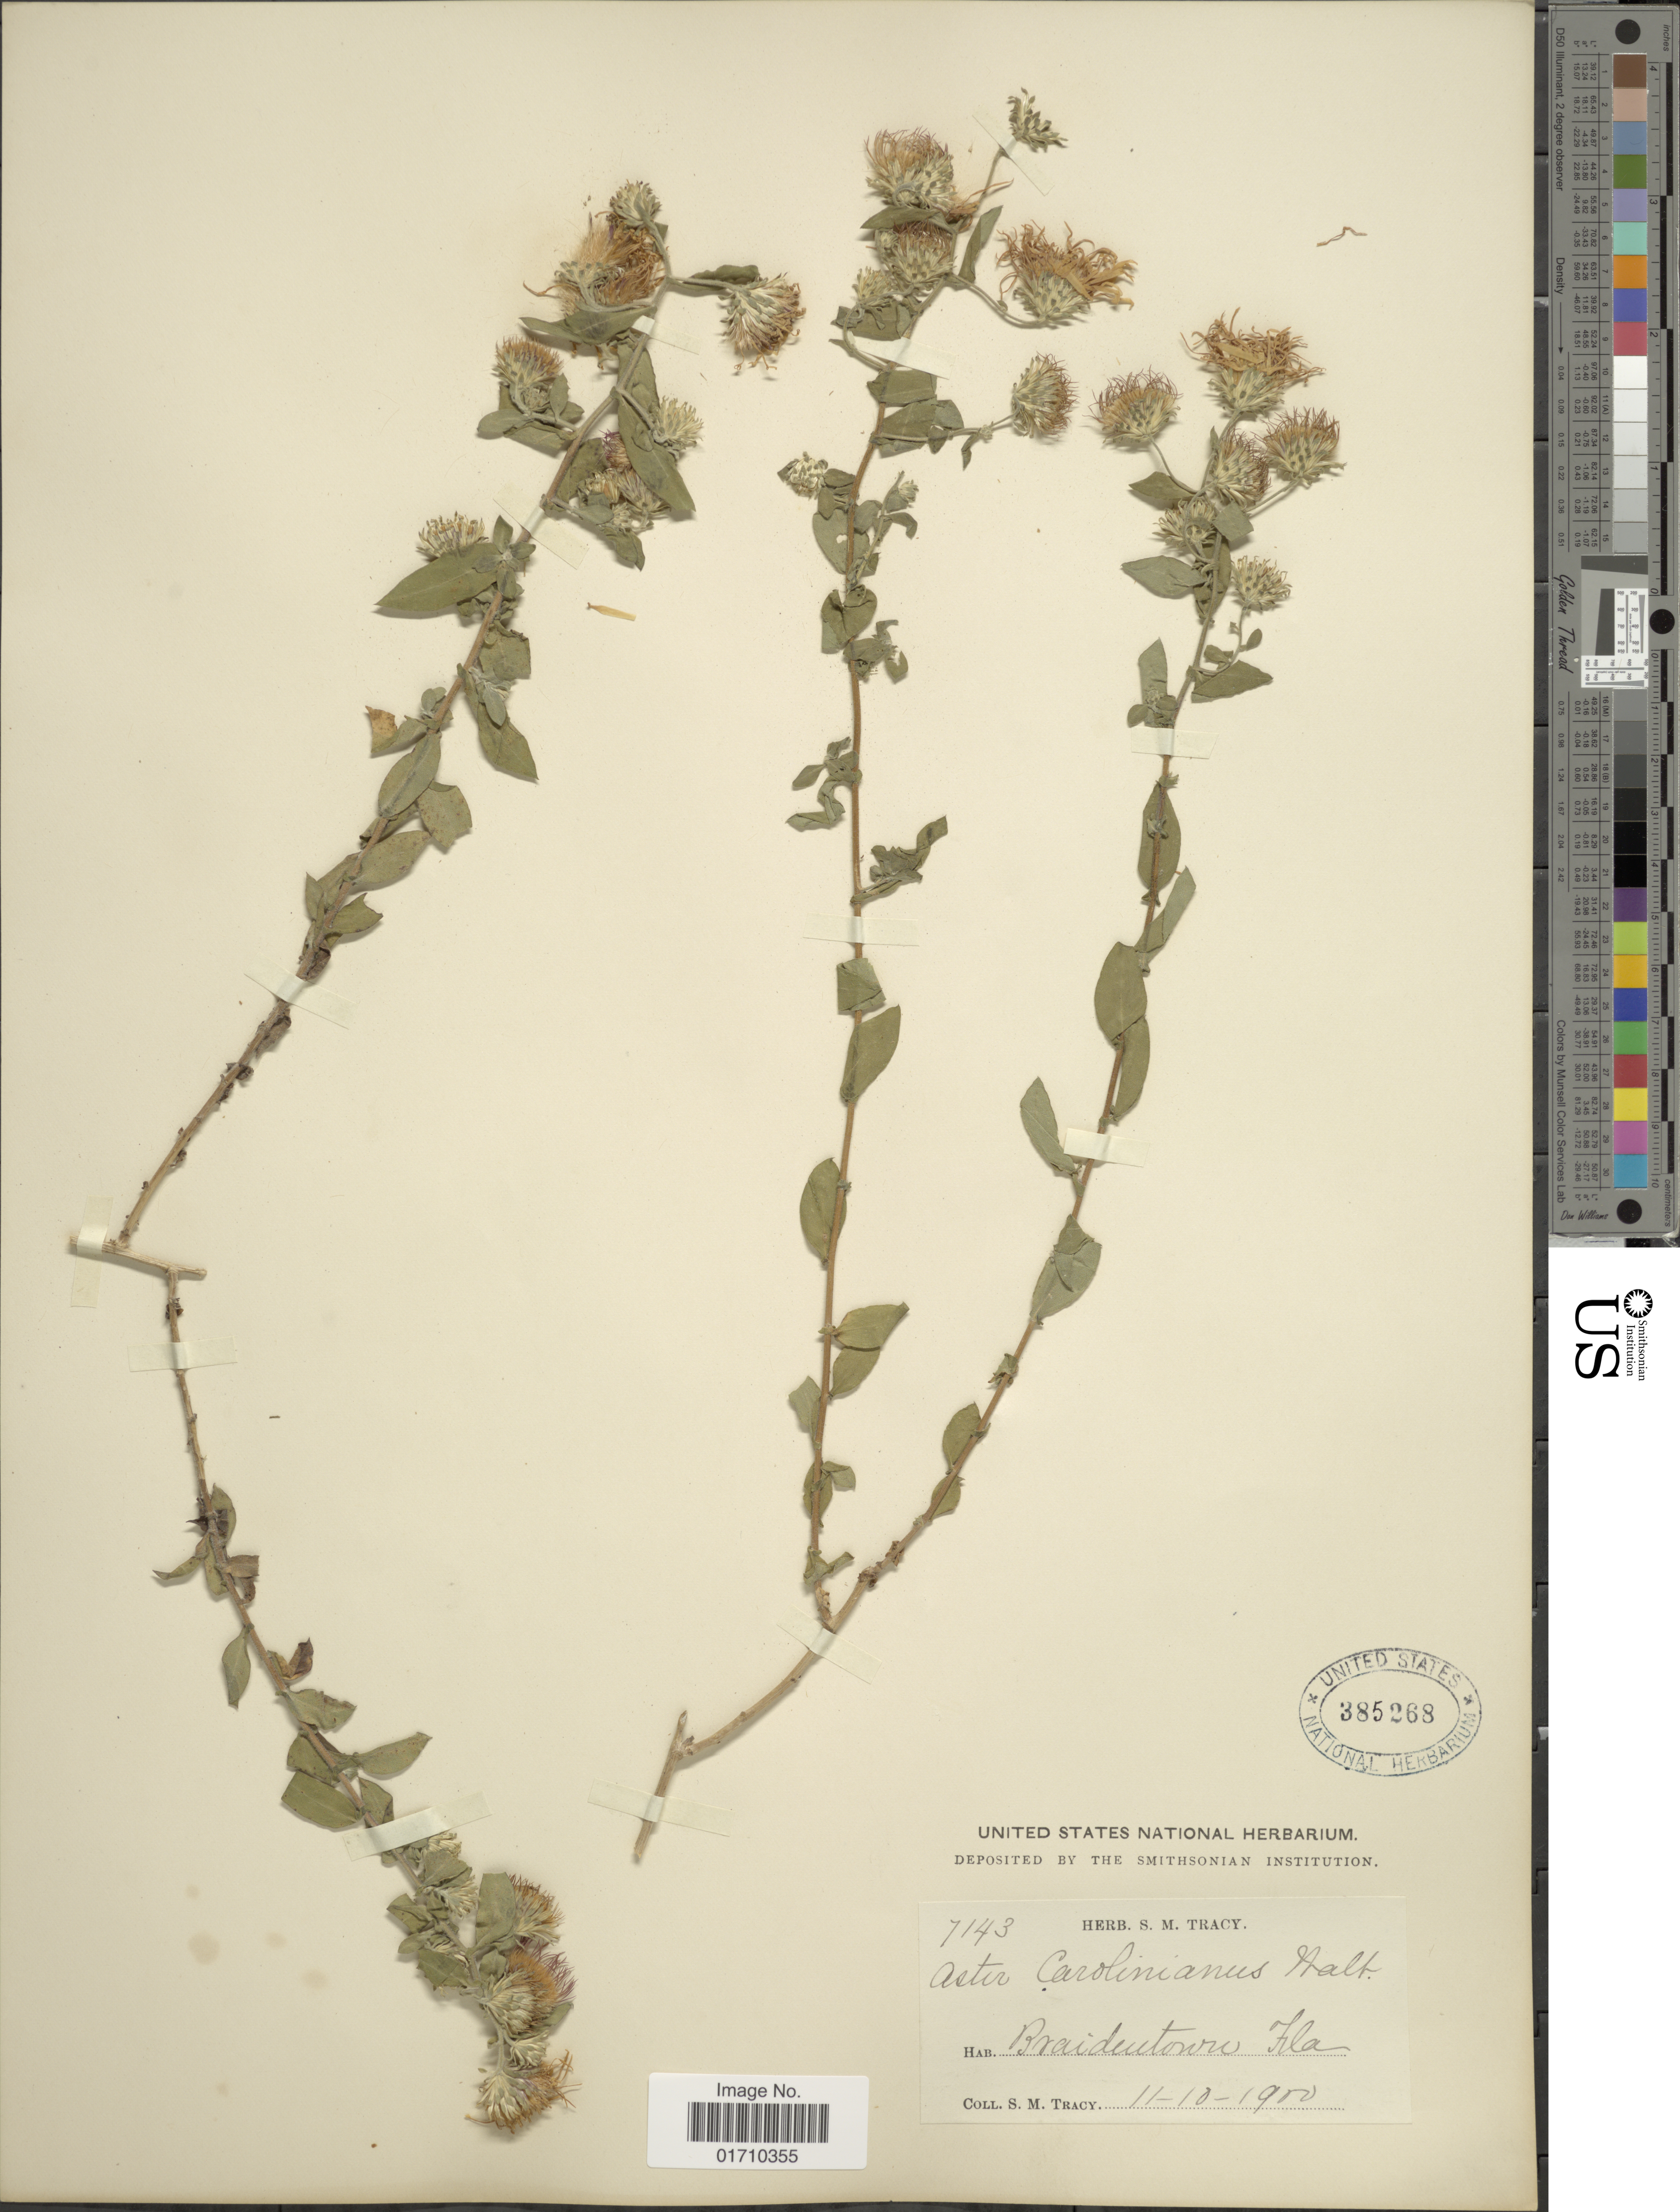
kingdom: Plantae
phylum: Tracheophyta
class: Magnoliopsida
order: Asterales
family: Asteraceae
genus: Ampelaster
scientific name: Ampelaster carolinianus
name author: (Walter) G.L. Nesom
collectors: S. M. Tracy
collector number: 7143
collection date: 1900-11-10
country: United States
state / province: Florida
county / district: Manatee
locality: Braidentown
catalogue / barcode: US 385268